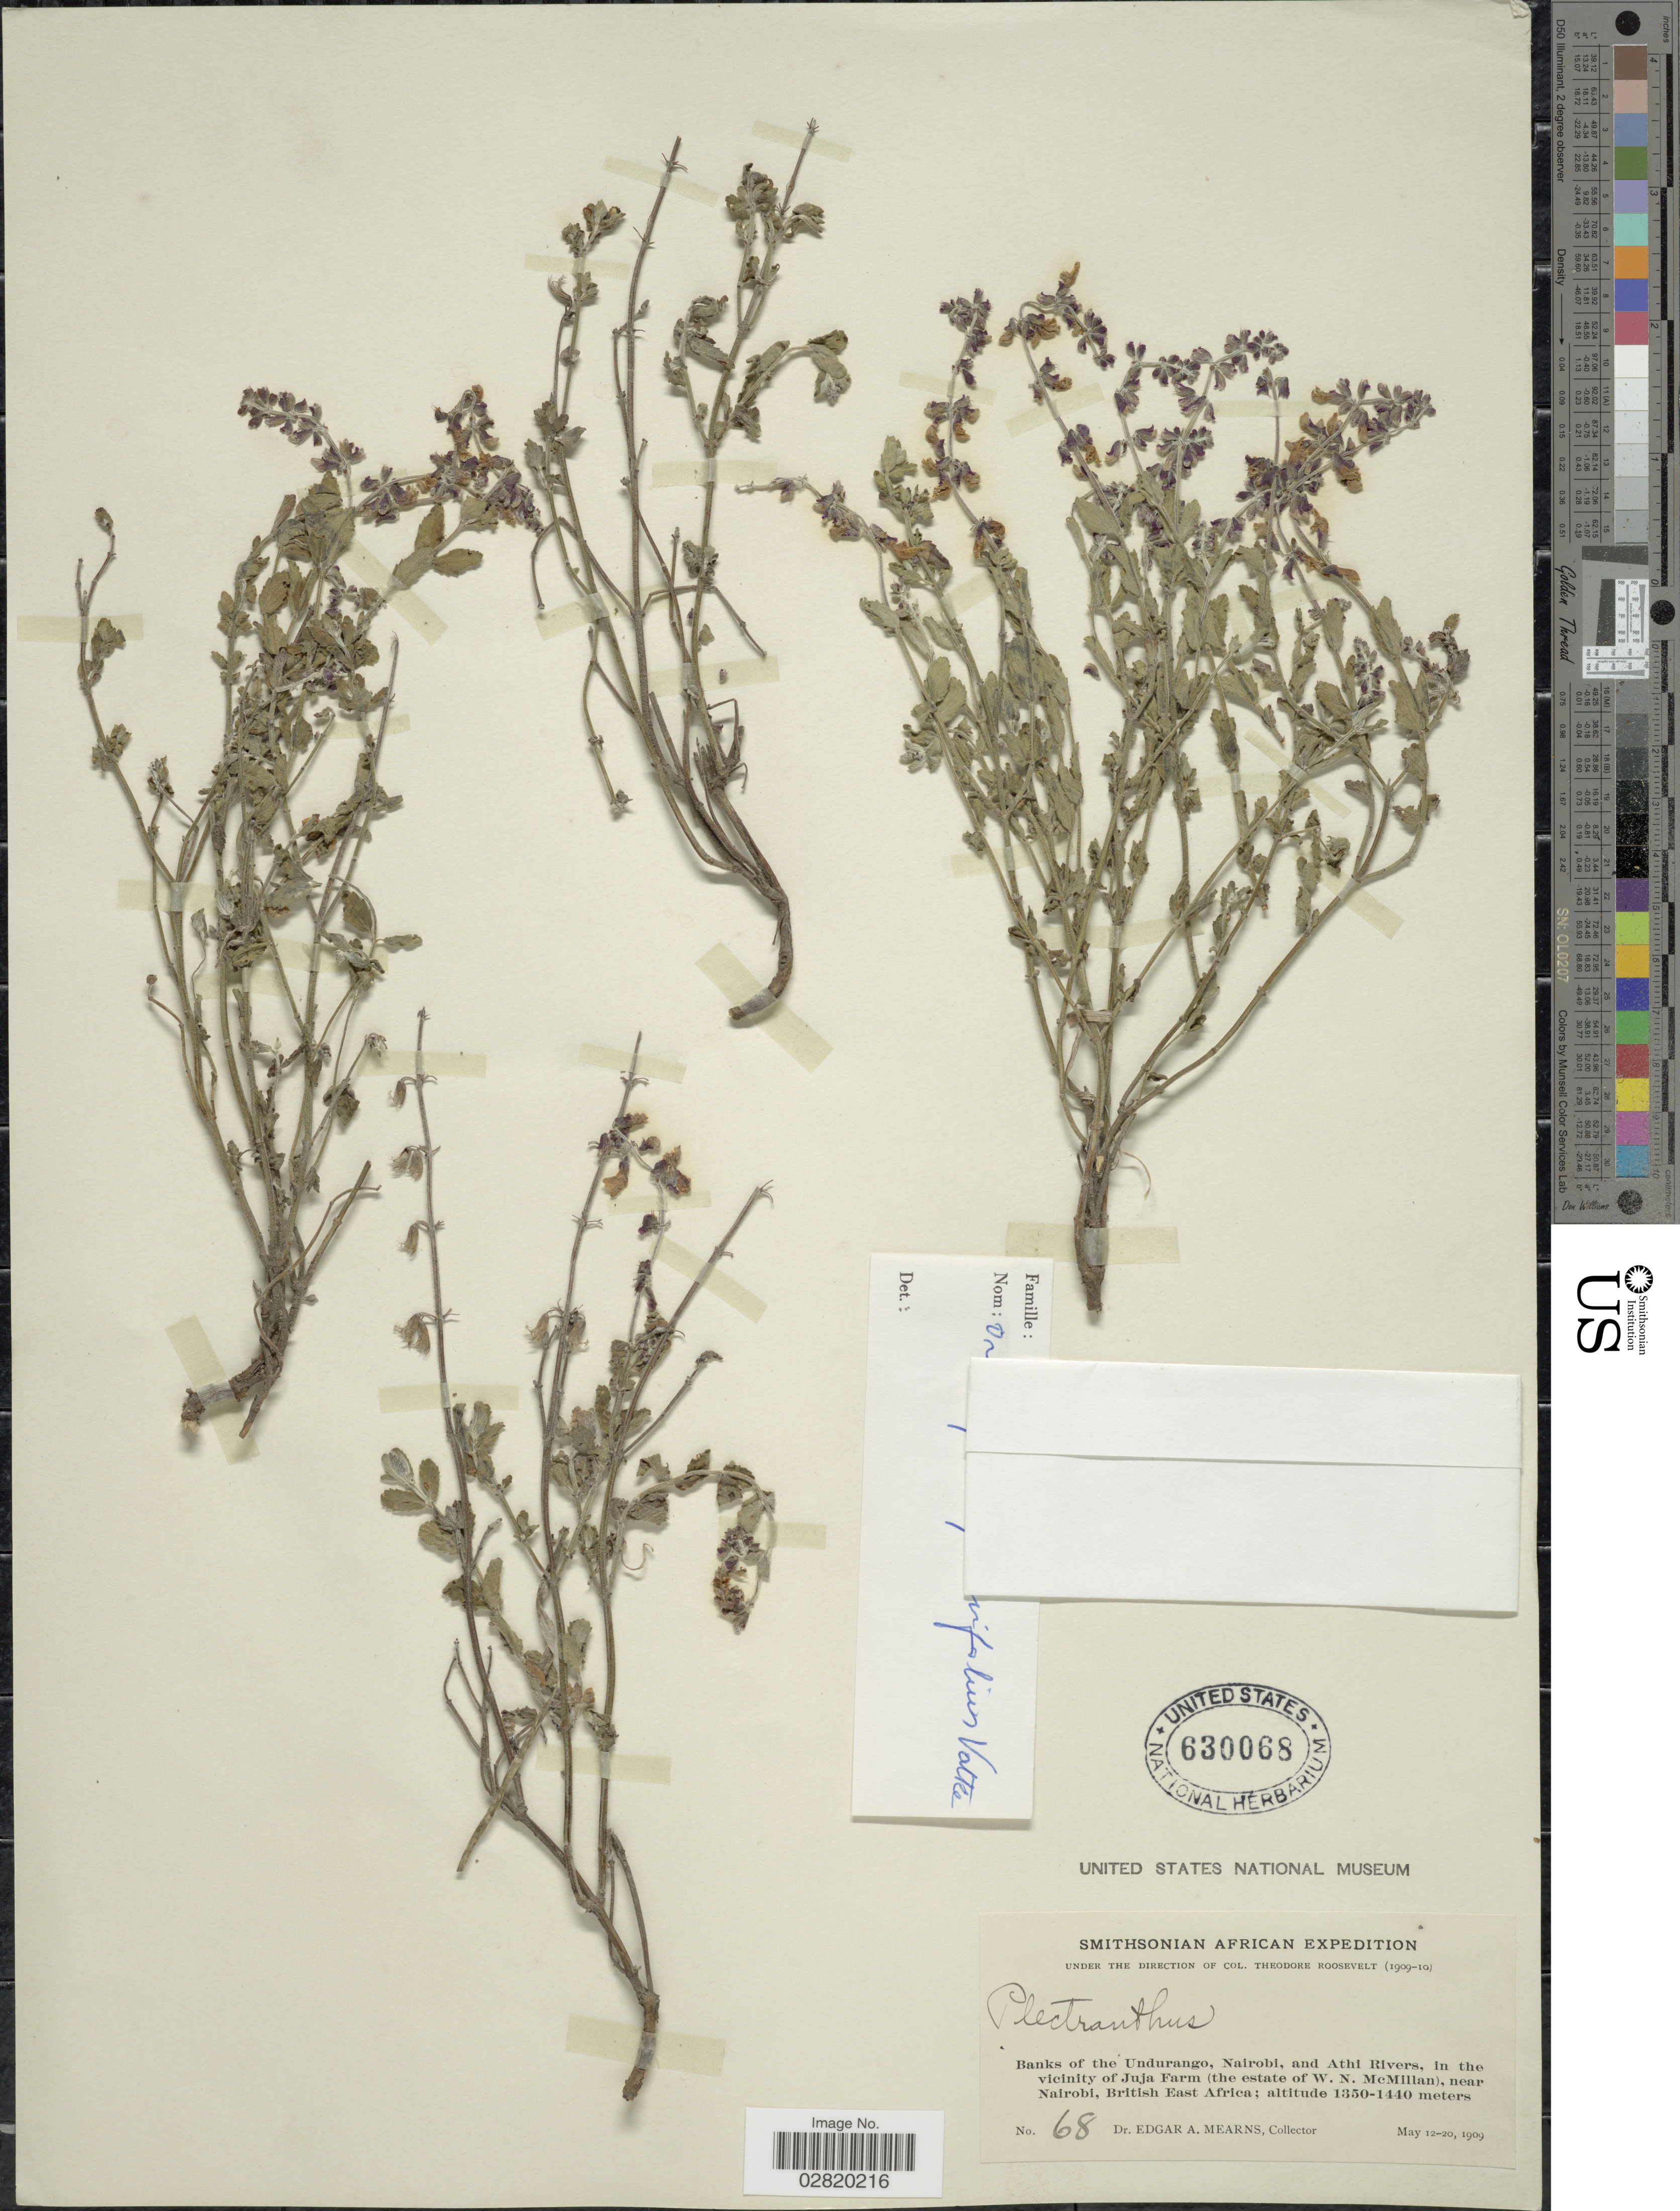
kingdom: Plantae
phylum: Tracheophyta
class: Magnoliopsida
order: Lamiales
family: Lamiaceae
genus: Orthosiphon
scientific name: Orthosiphon parvifolius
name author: Vatke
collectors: E. A. Mearns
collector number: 68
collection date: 1909-05-12/1909-05-20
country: Kenya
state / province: Nairobi Area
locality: Banks of the Undurango, Nairobi, and Athi Rivers, in the vicinity of Juja Farm (the estate of W.N. McMillan), near Nairobi, British East Africa.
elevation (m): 1350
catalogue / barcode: US 630068